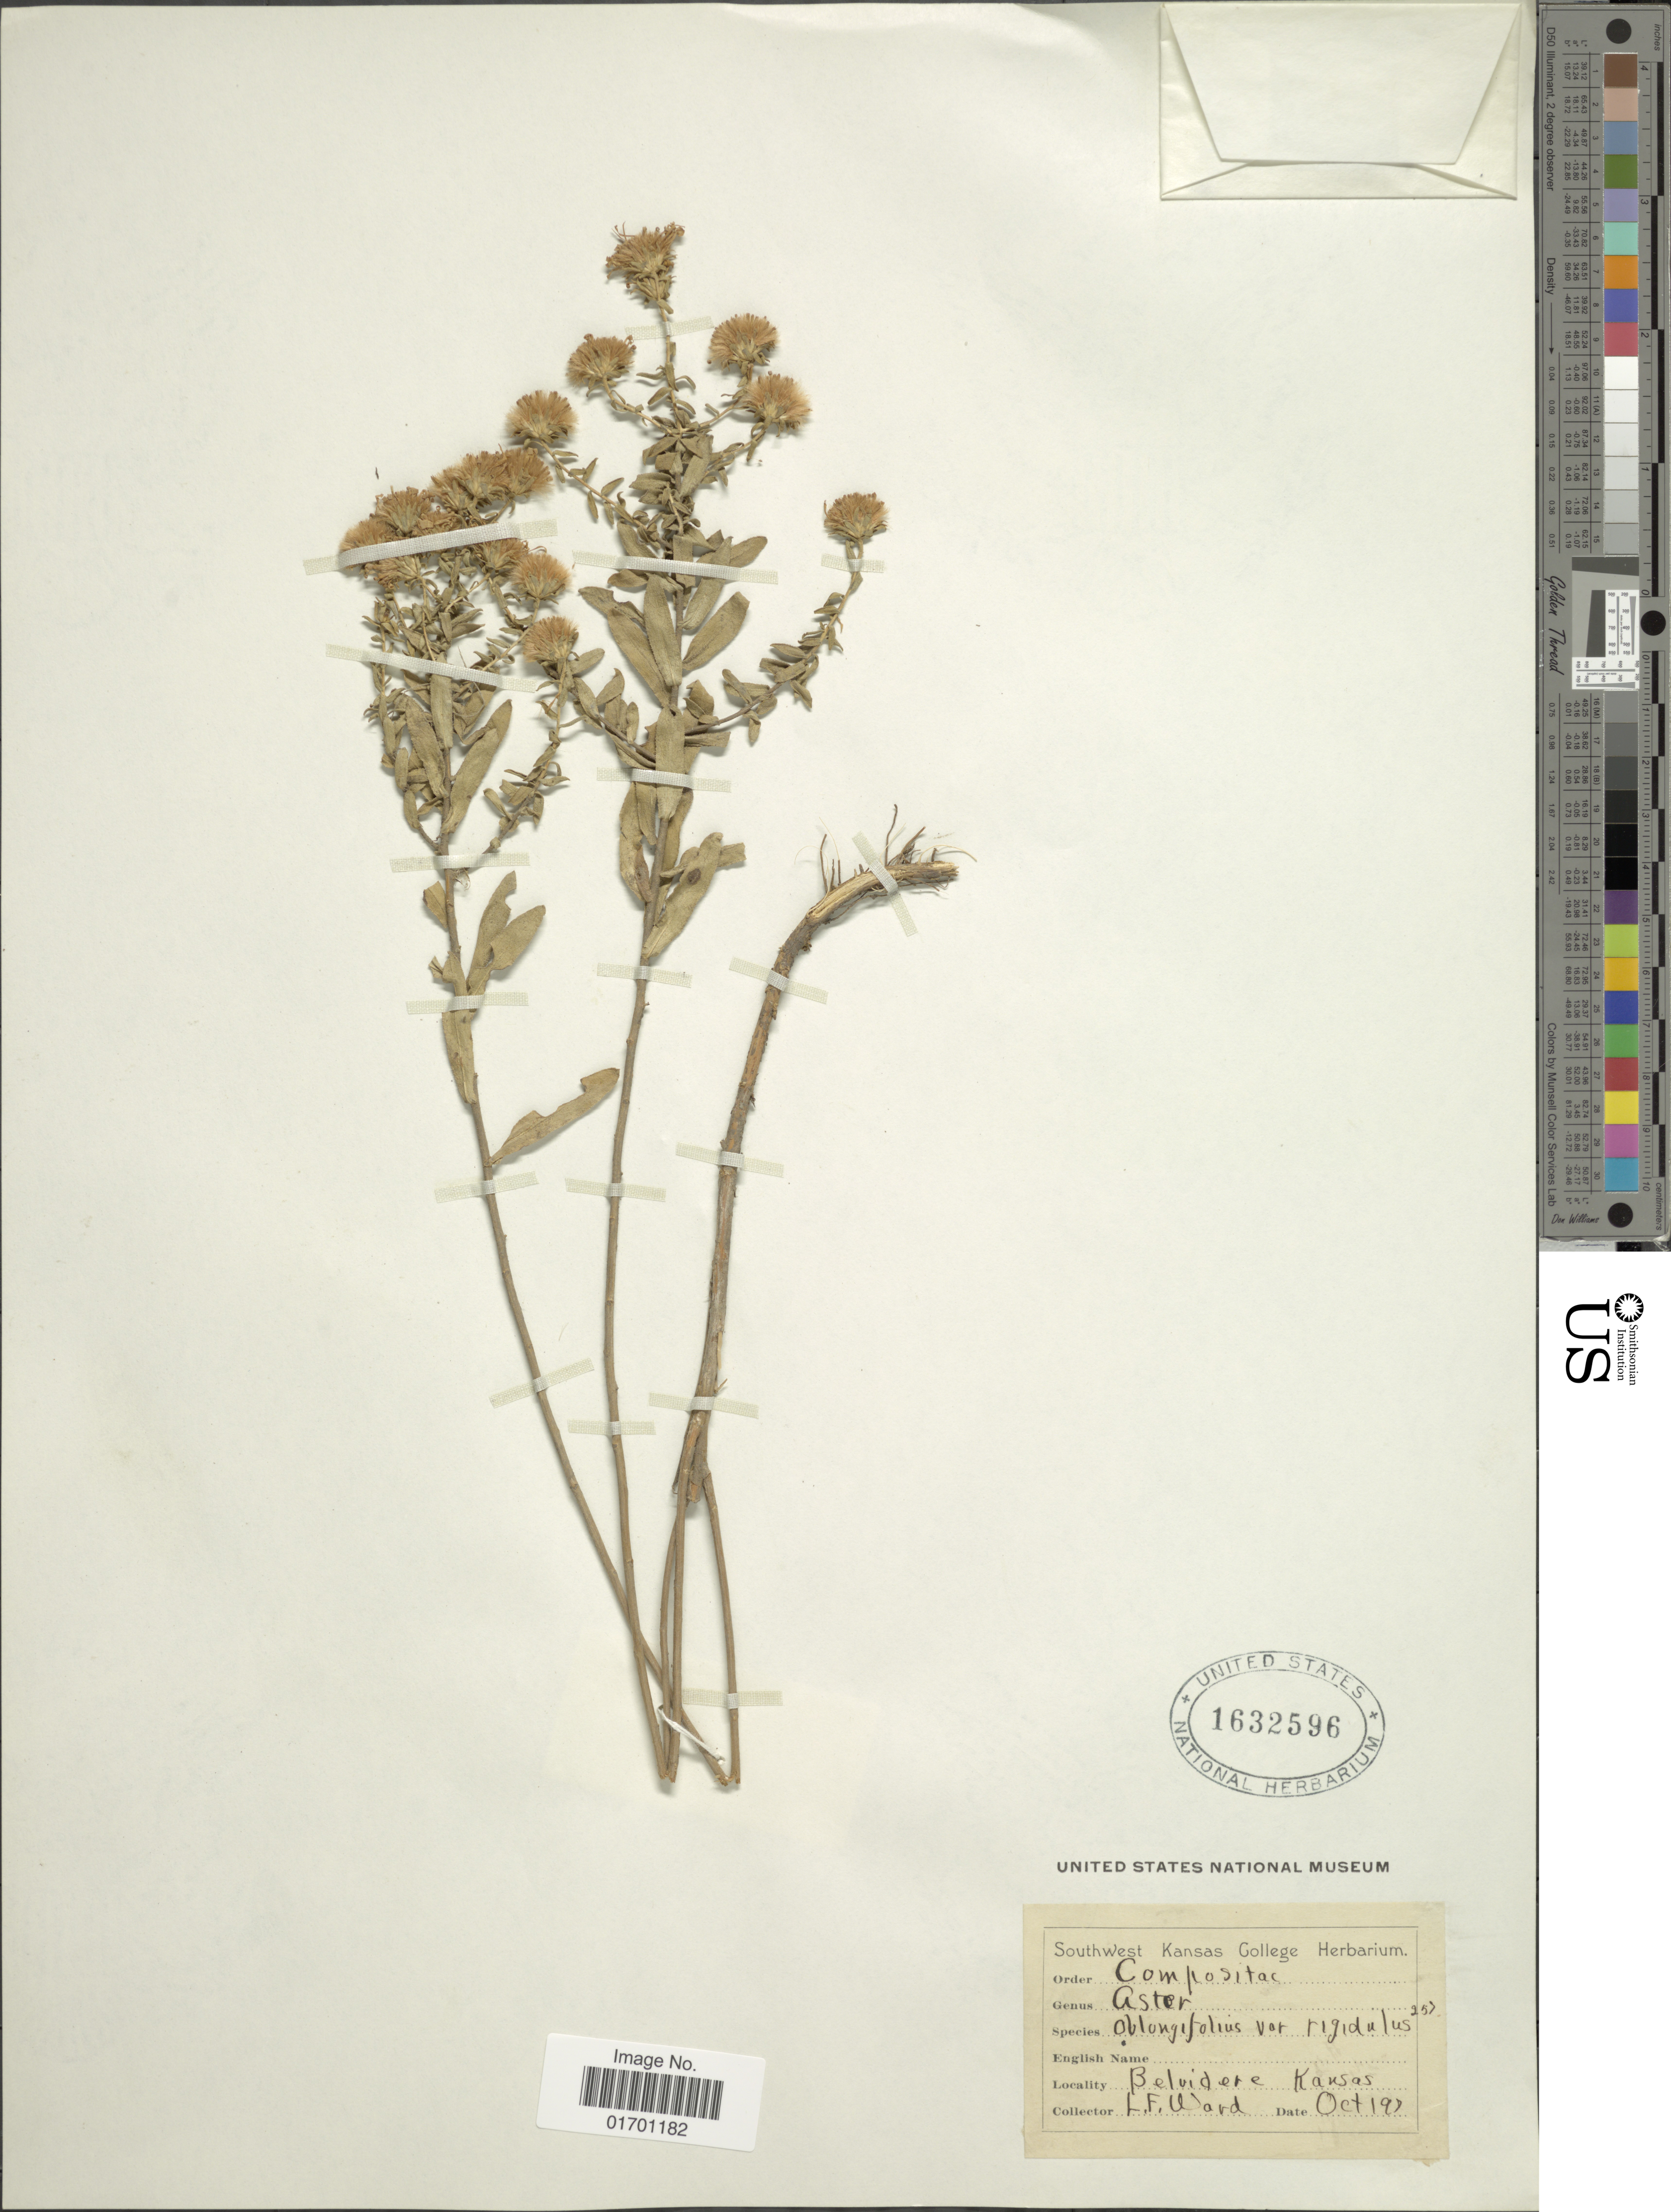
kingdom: Plantae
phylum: Tracheophyta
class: Magnoliopsida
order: Asterales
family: Asteraceae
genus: Symphyotrichum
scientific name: Symphyotrichum oblongifolium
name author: (Nutt.) G.L. Nesom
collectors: L. Ward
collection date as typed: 198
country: United States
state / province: Kansas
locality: Belvidere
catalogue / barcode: US 1632596